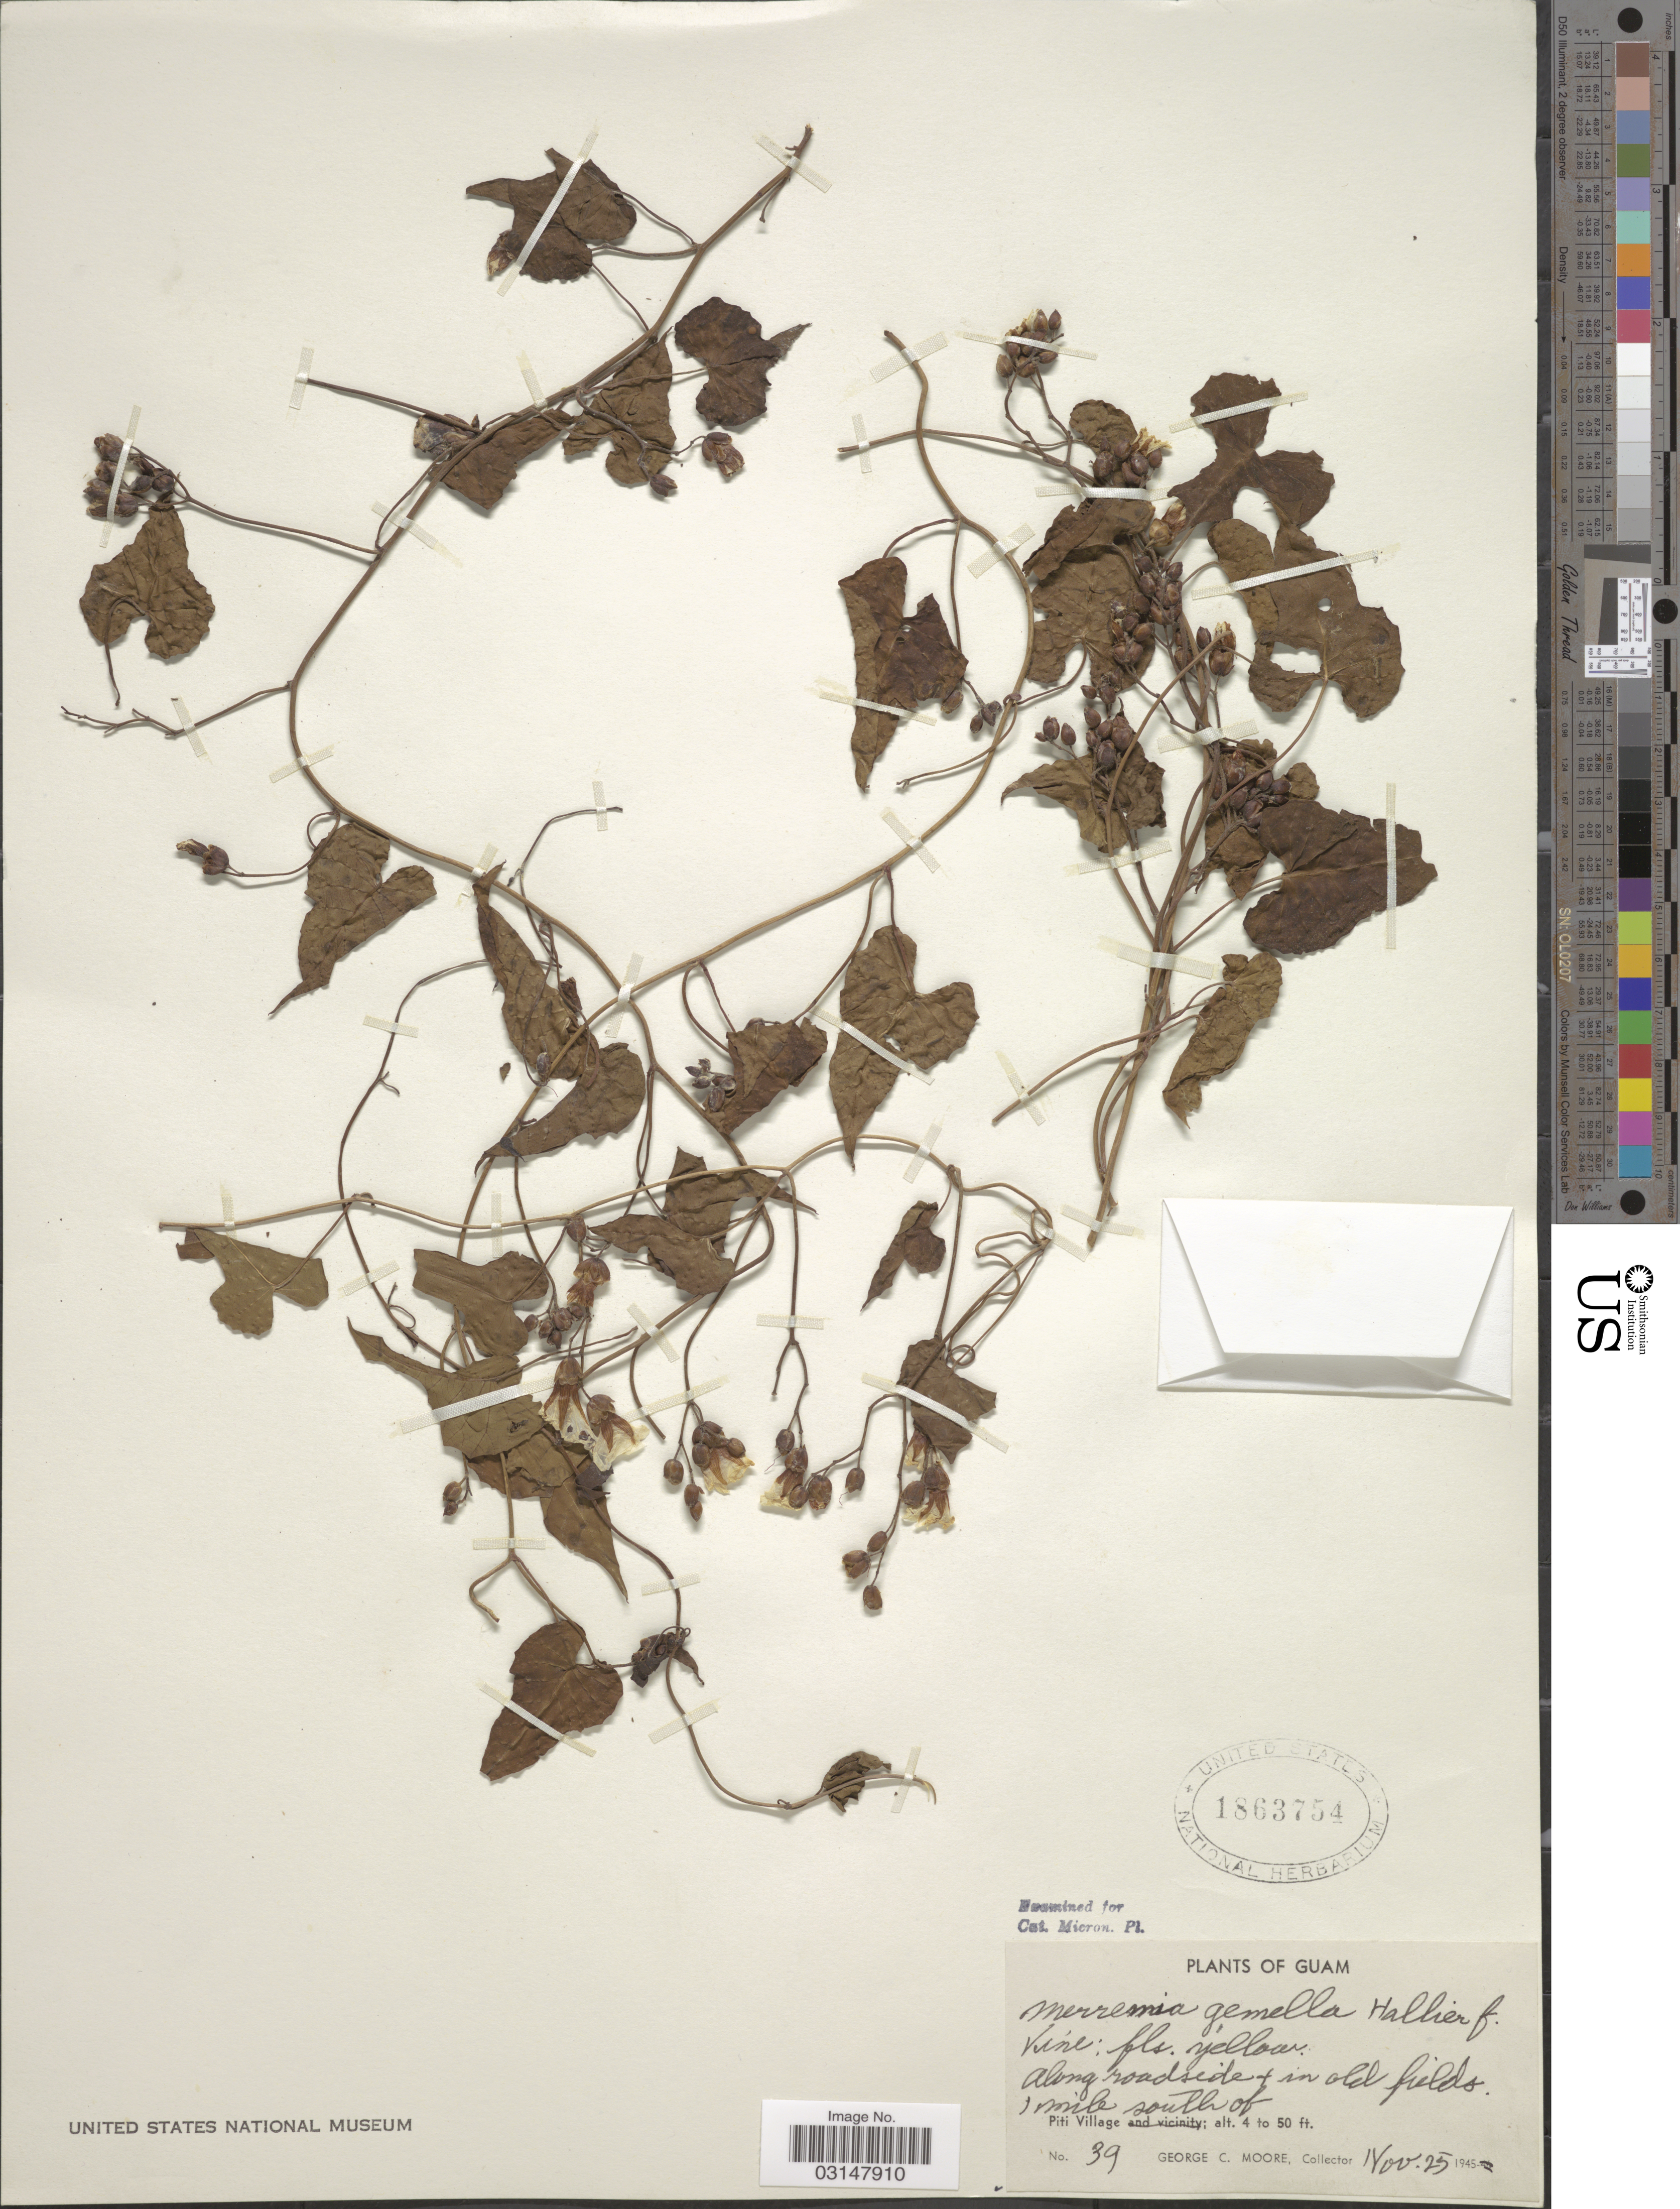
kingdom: Plantae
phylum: Tracheophyta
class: Magnoliopsida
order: Solanales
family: Convolvulaceae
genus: Merremia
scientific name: Merremia gemella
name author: (Burm. f.) Hallier f.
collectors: G. C. Moore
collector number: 39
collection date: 1945-11-25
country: Guam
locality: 1 mile south of Piti Village.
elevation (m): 12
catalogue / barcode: US 1863754